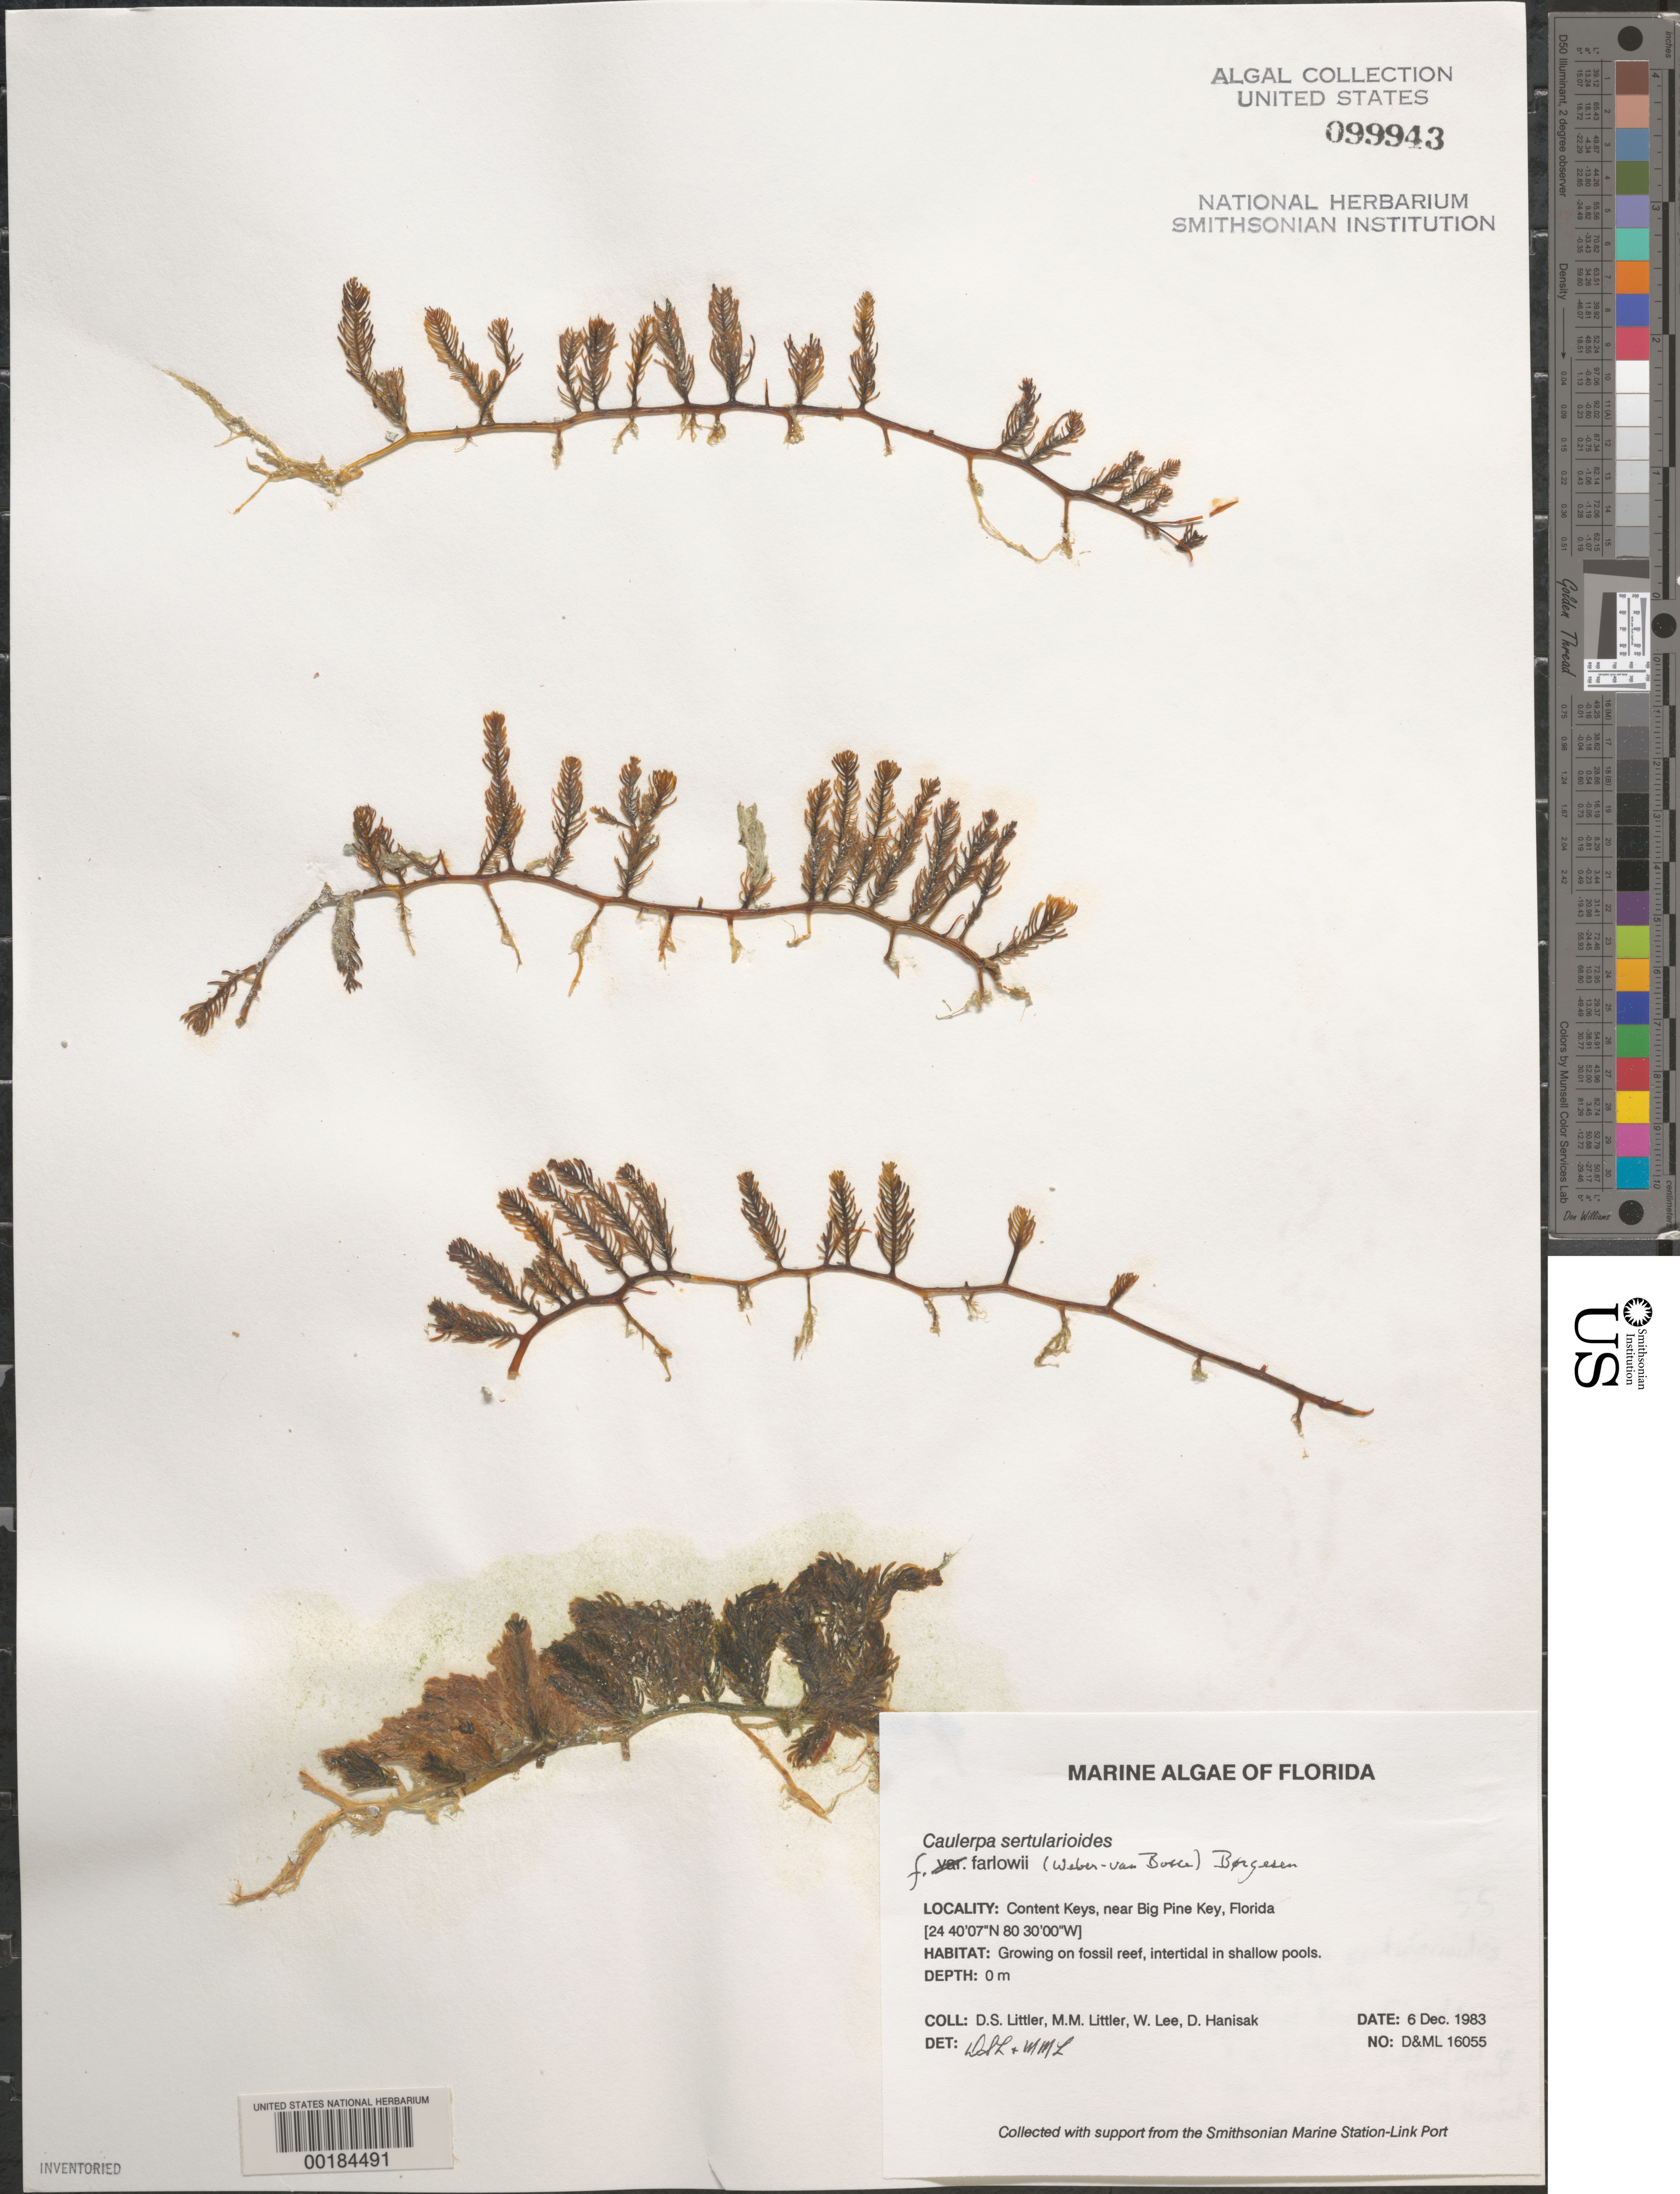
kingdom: Plantae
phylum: Chlorophyta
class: Ulvophyceae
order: Bryopsidales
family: Caulerpaceae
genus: Caulerpa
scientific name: Caulerpa sertularioides var. farlowii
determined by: Littler, D. S.; Littler, M. M.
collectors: D. S. Littler, M. M. Littler, W. Lee & M. Hanisak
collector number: D&ML 16055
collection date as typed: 06 Dec 1983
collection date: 1983-12-06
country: United States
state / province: Florida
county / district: Monroe County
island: Content Keys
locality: Near Big Pine Key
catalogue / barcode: US 99943